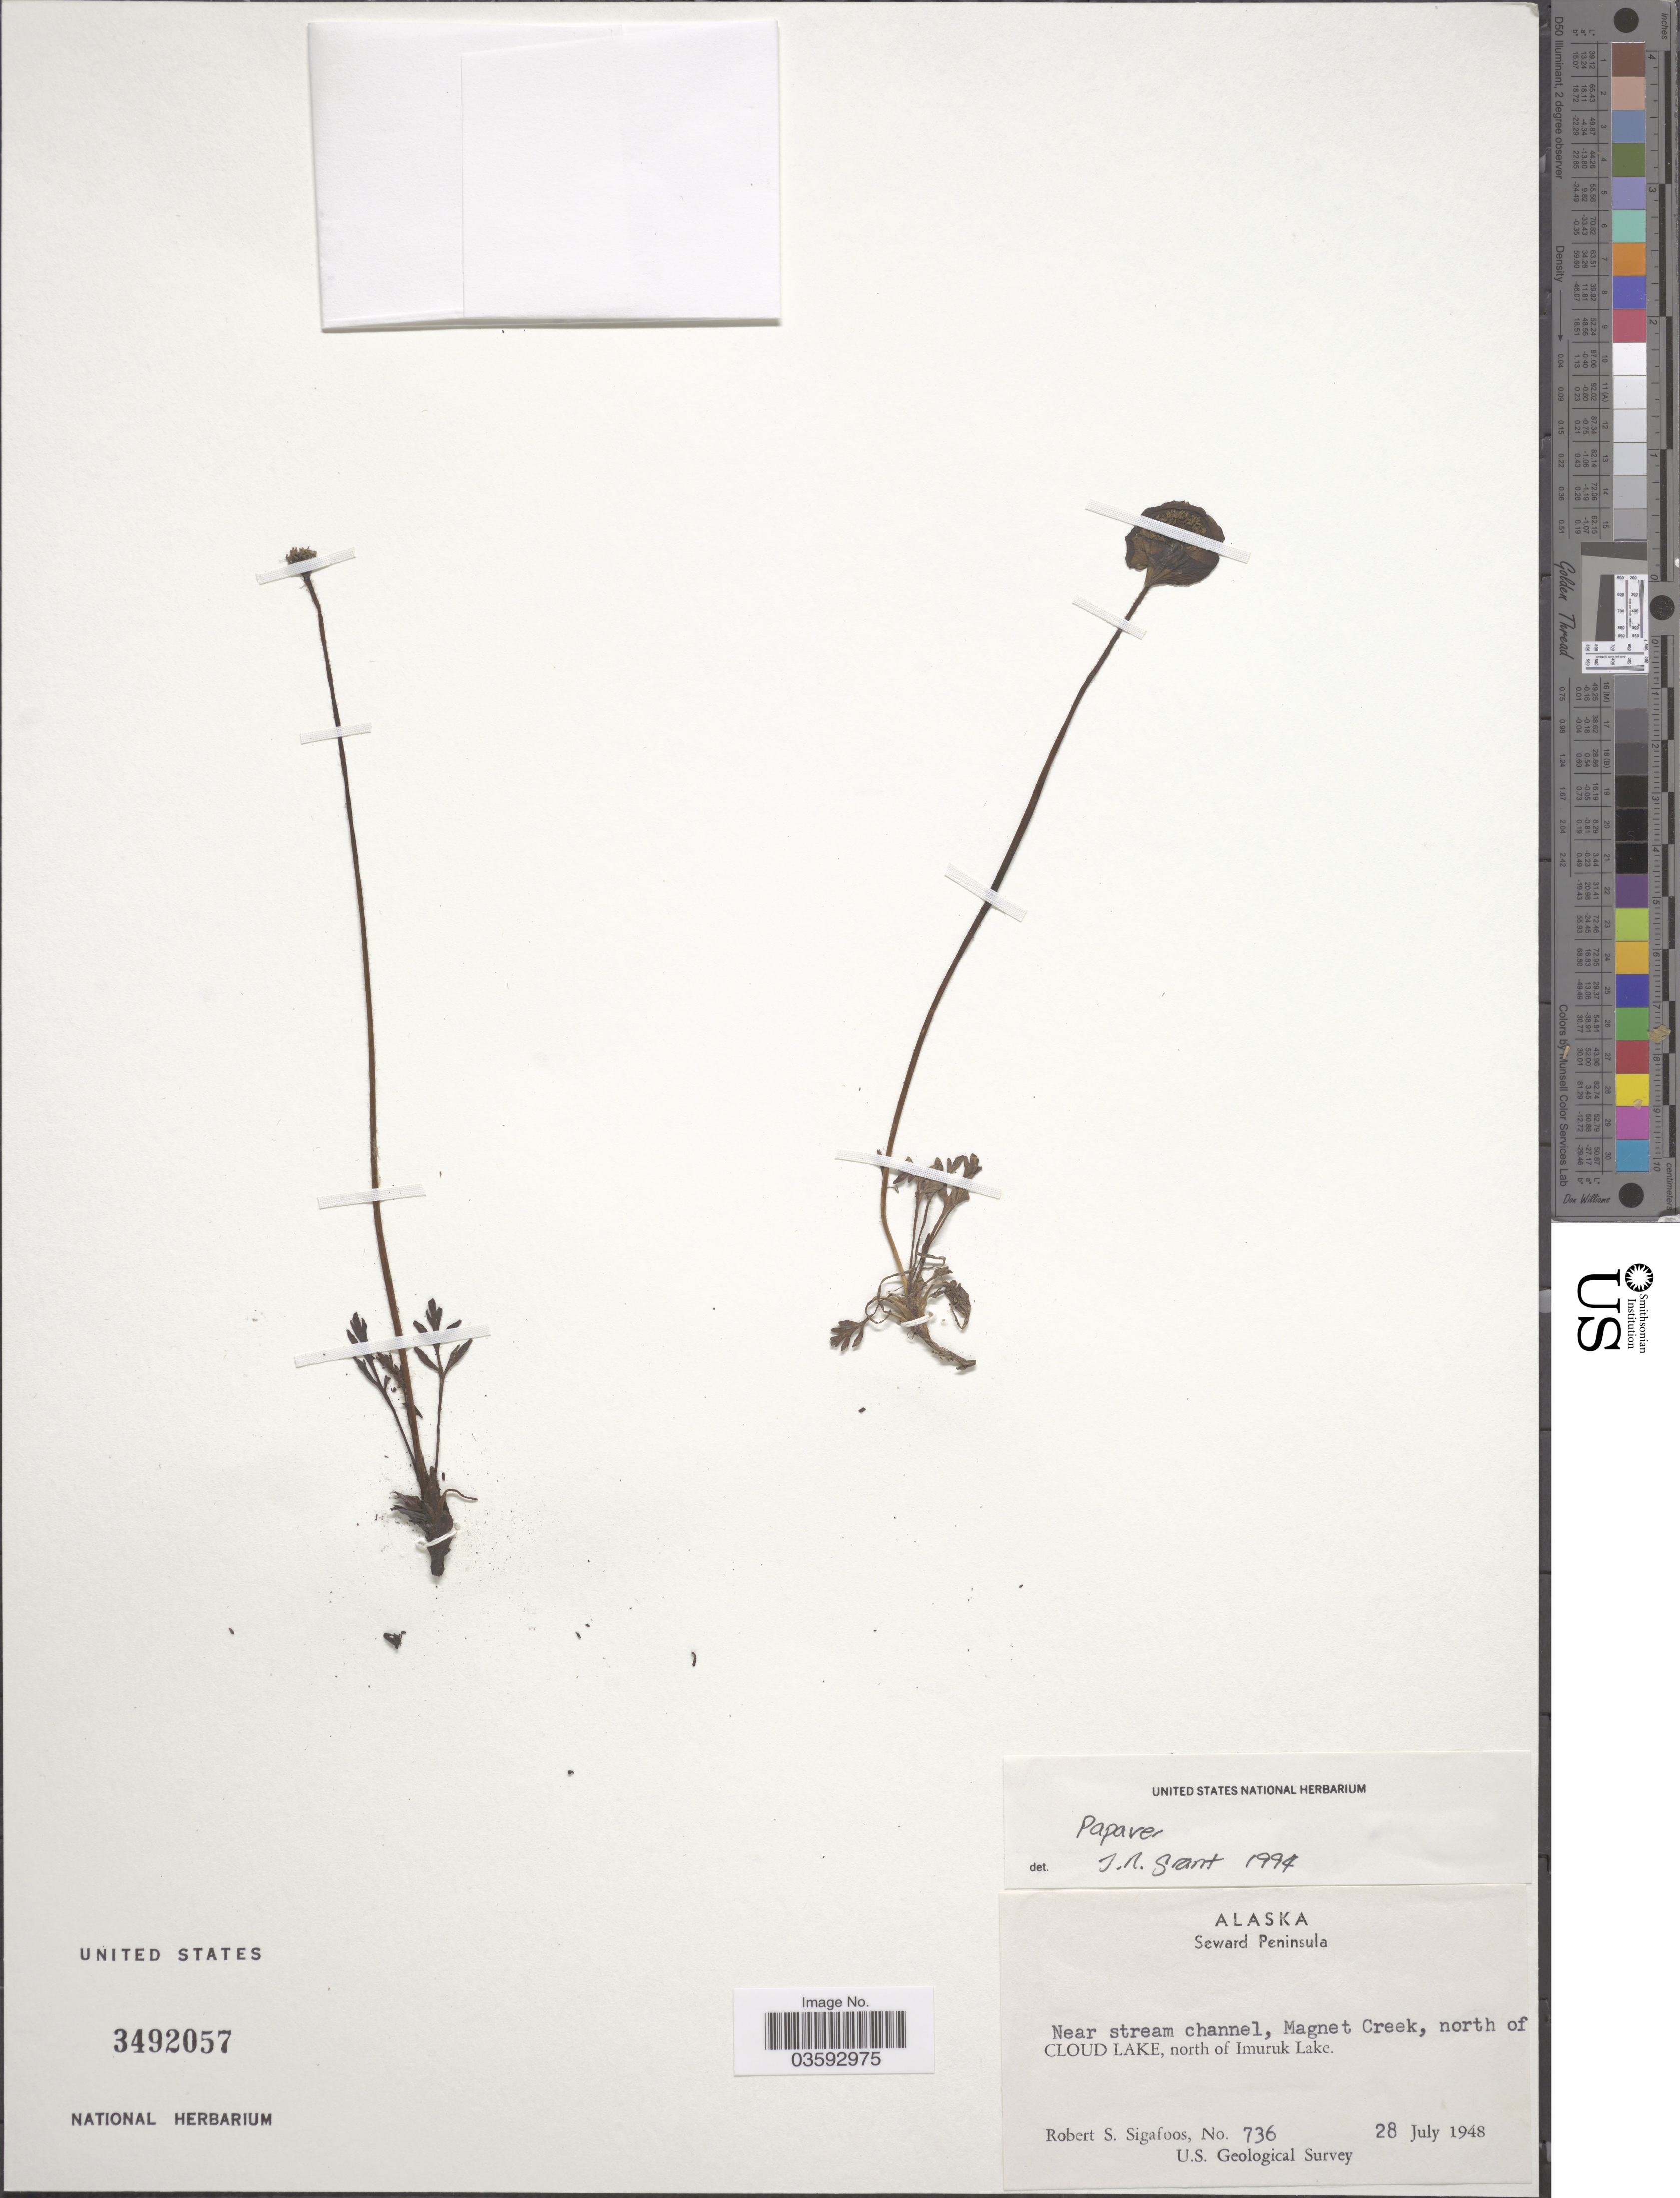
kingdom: Plantae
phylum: Tracheophyta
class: Magnoliopsida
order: Ranunculales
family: Papaveraceae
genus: Papaver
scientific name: Papaver sp.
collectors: R. Sigafoos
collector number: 736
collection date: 1948-07-28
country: United States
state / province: Alaska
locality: Seward Peninsula. Near stream channel, Magnet Creek, north of Cloud Lake, north of Imuruk Lake.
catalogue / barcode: US 3492057